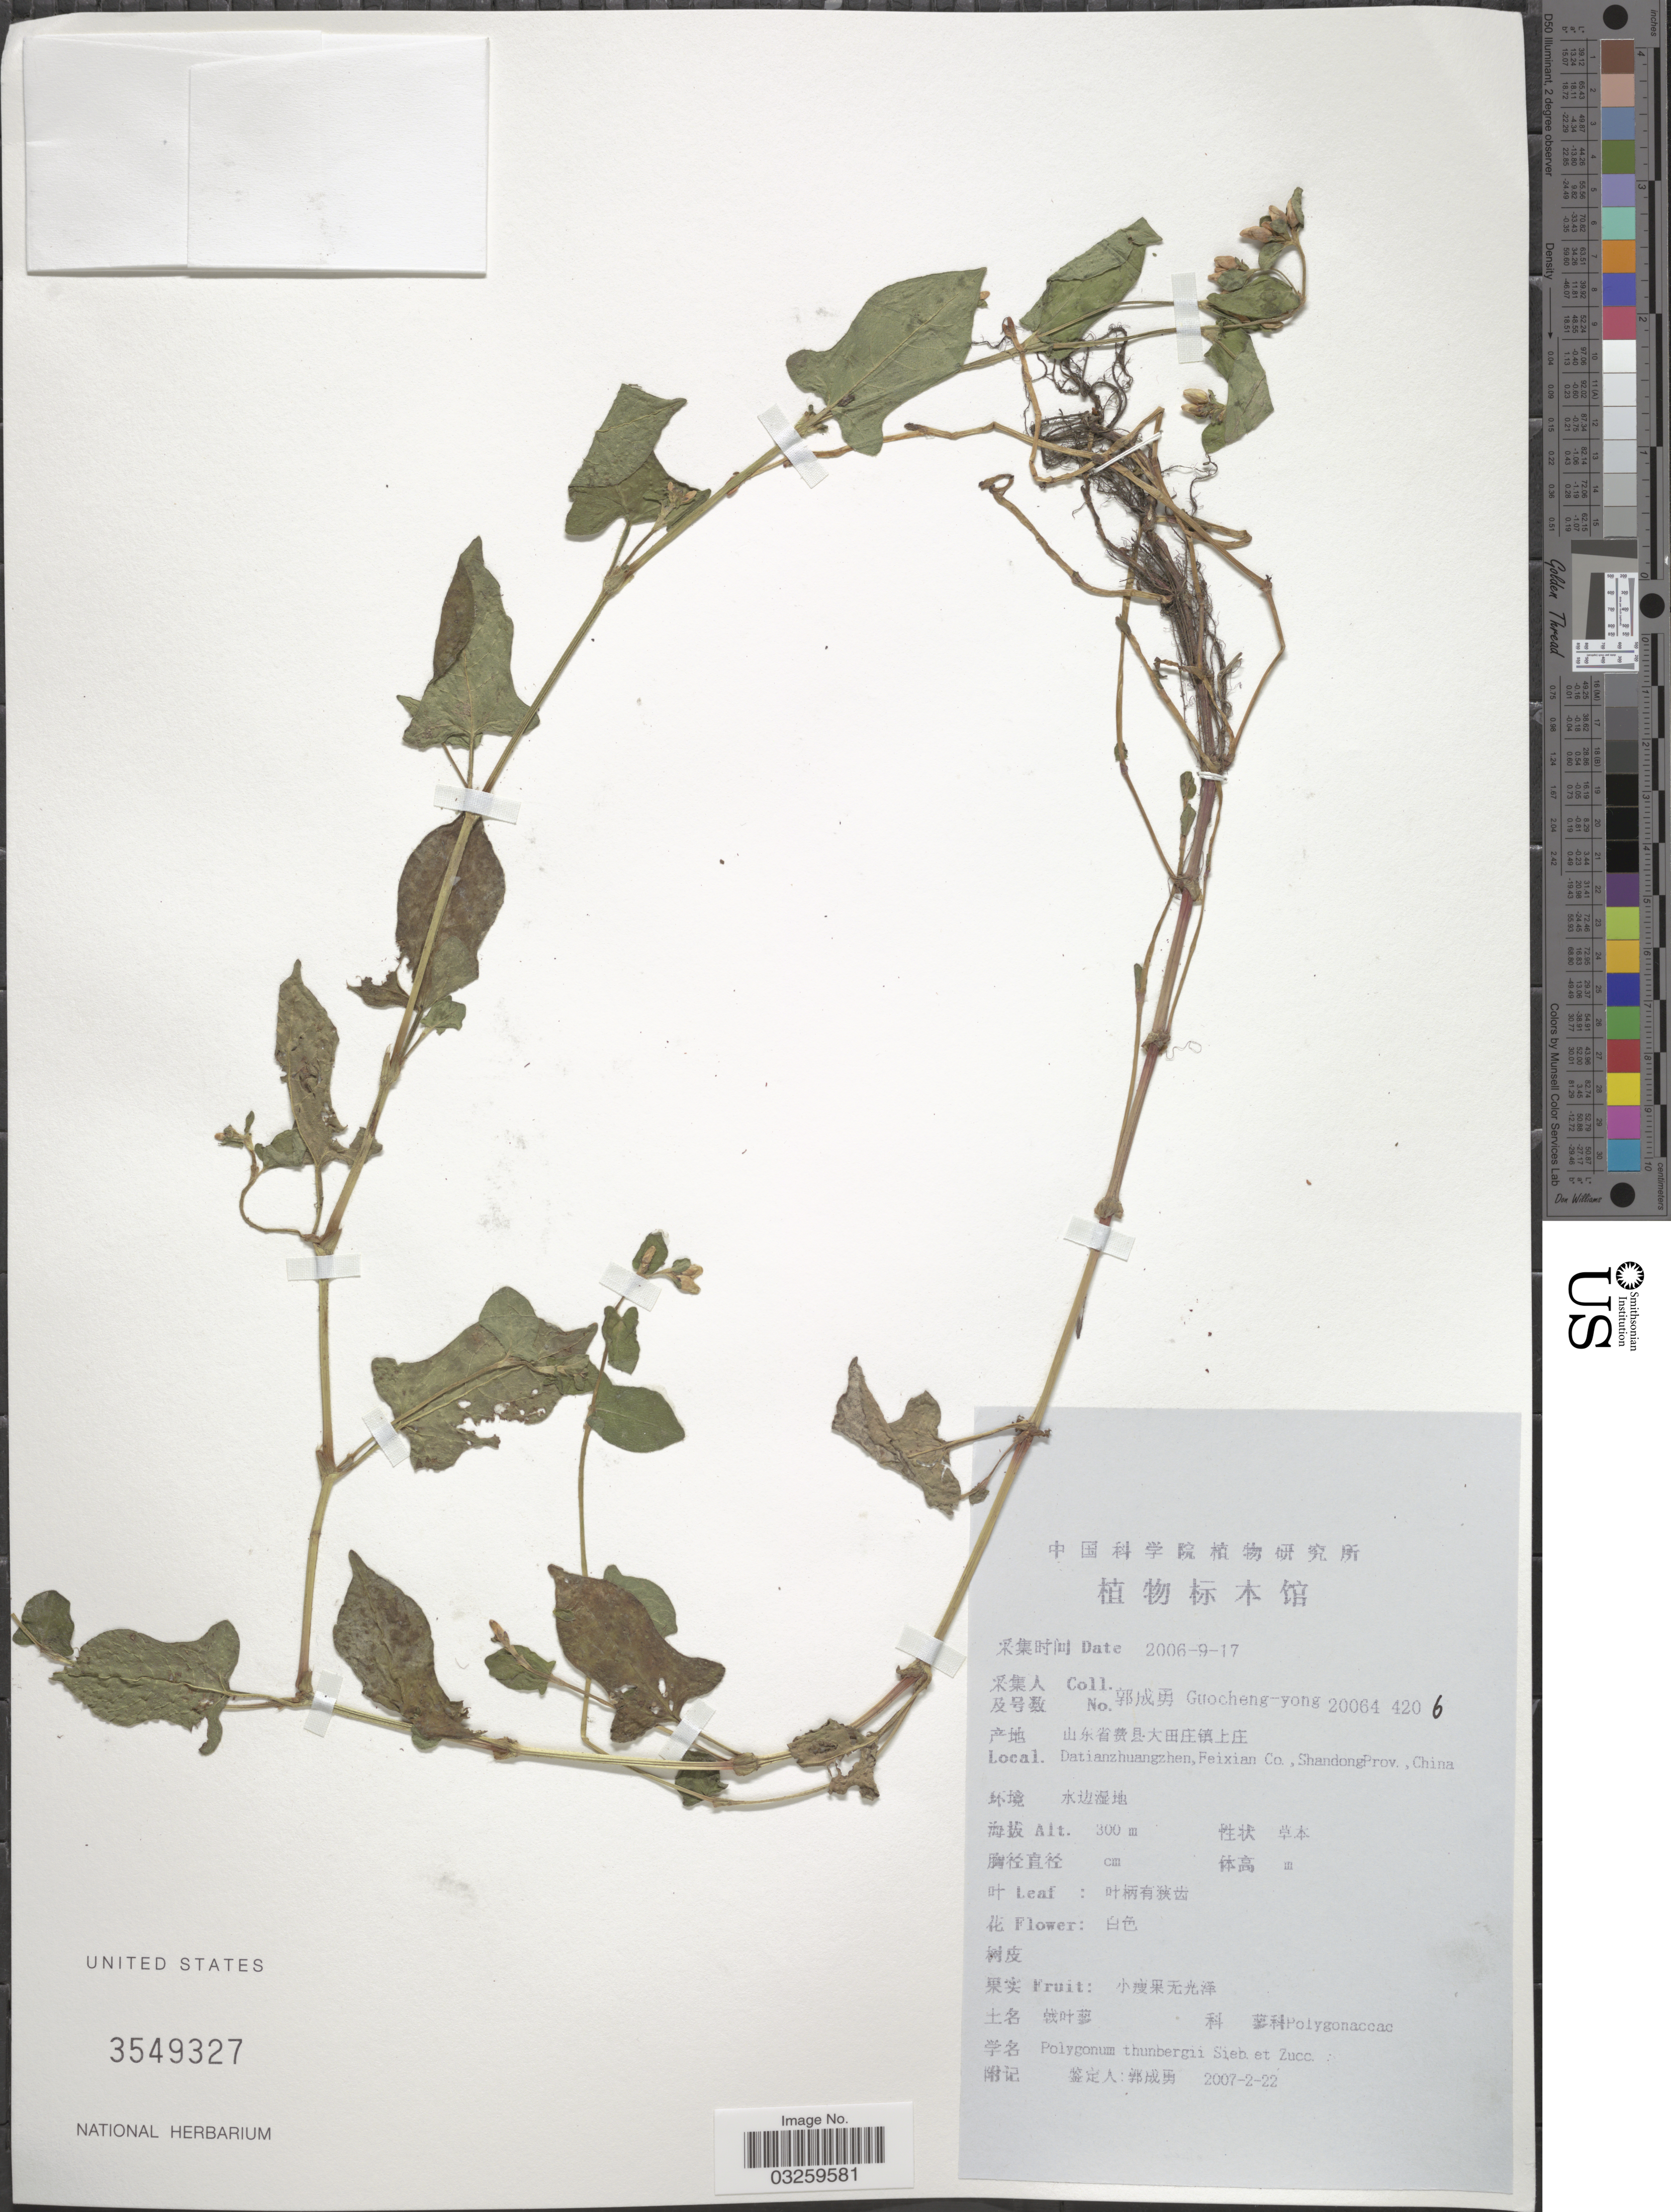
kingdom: Plantae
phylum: Tracheophyta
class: Magnoliopsida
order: Caryophyllales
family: Polygonaceae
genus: Polygonum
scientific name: Polygonum thunbergii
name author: Siebold & Zucc.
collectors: Guo cheng-yong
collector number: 200644206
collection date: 2006-09-17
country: China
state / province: Shandong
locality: Datianzhuangzhen, Feixian Co.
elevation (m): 300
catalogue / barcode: US 3549327